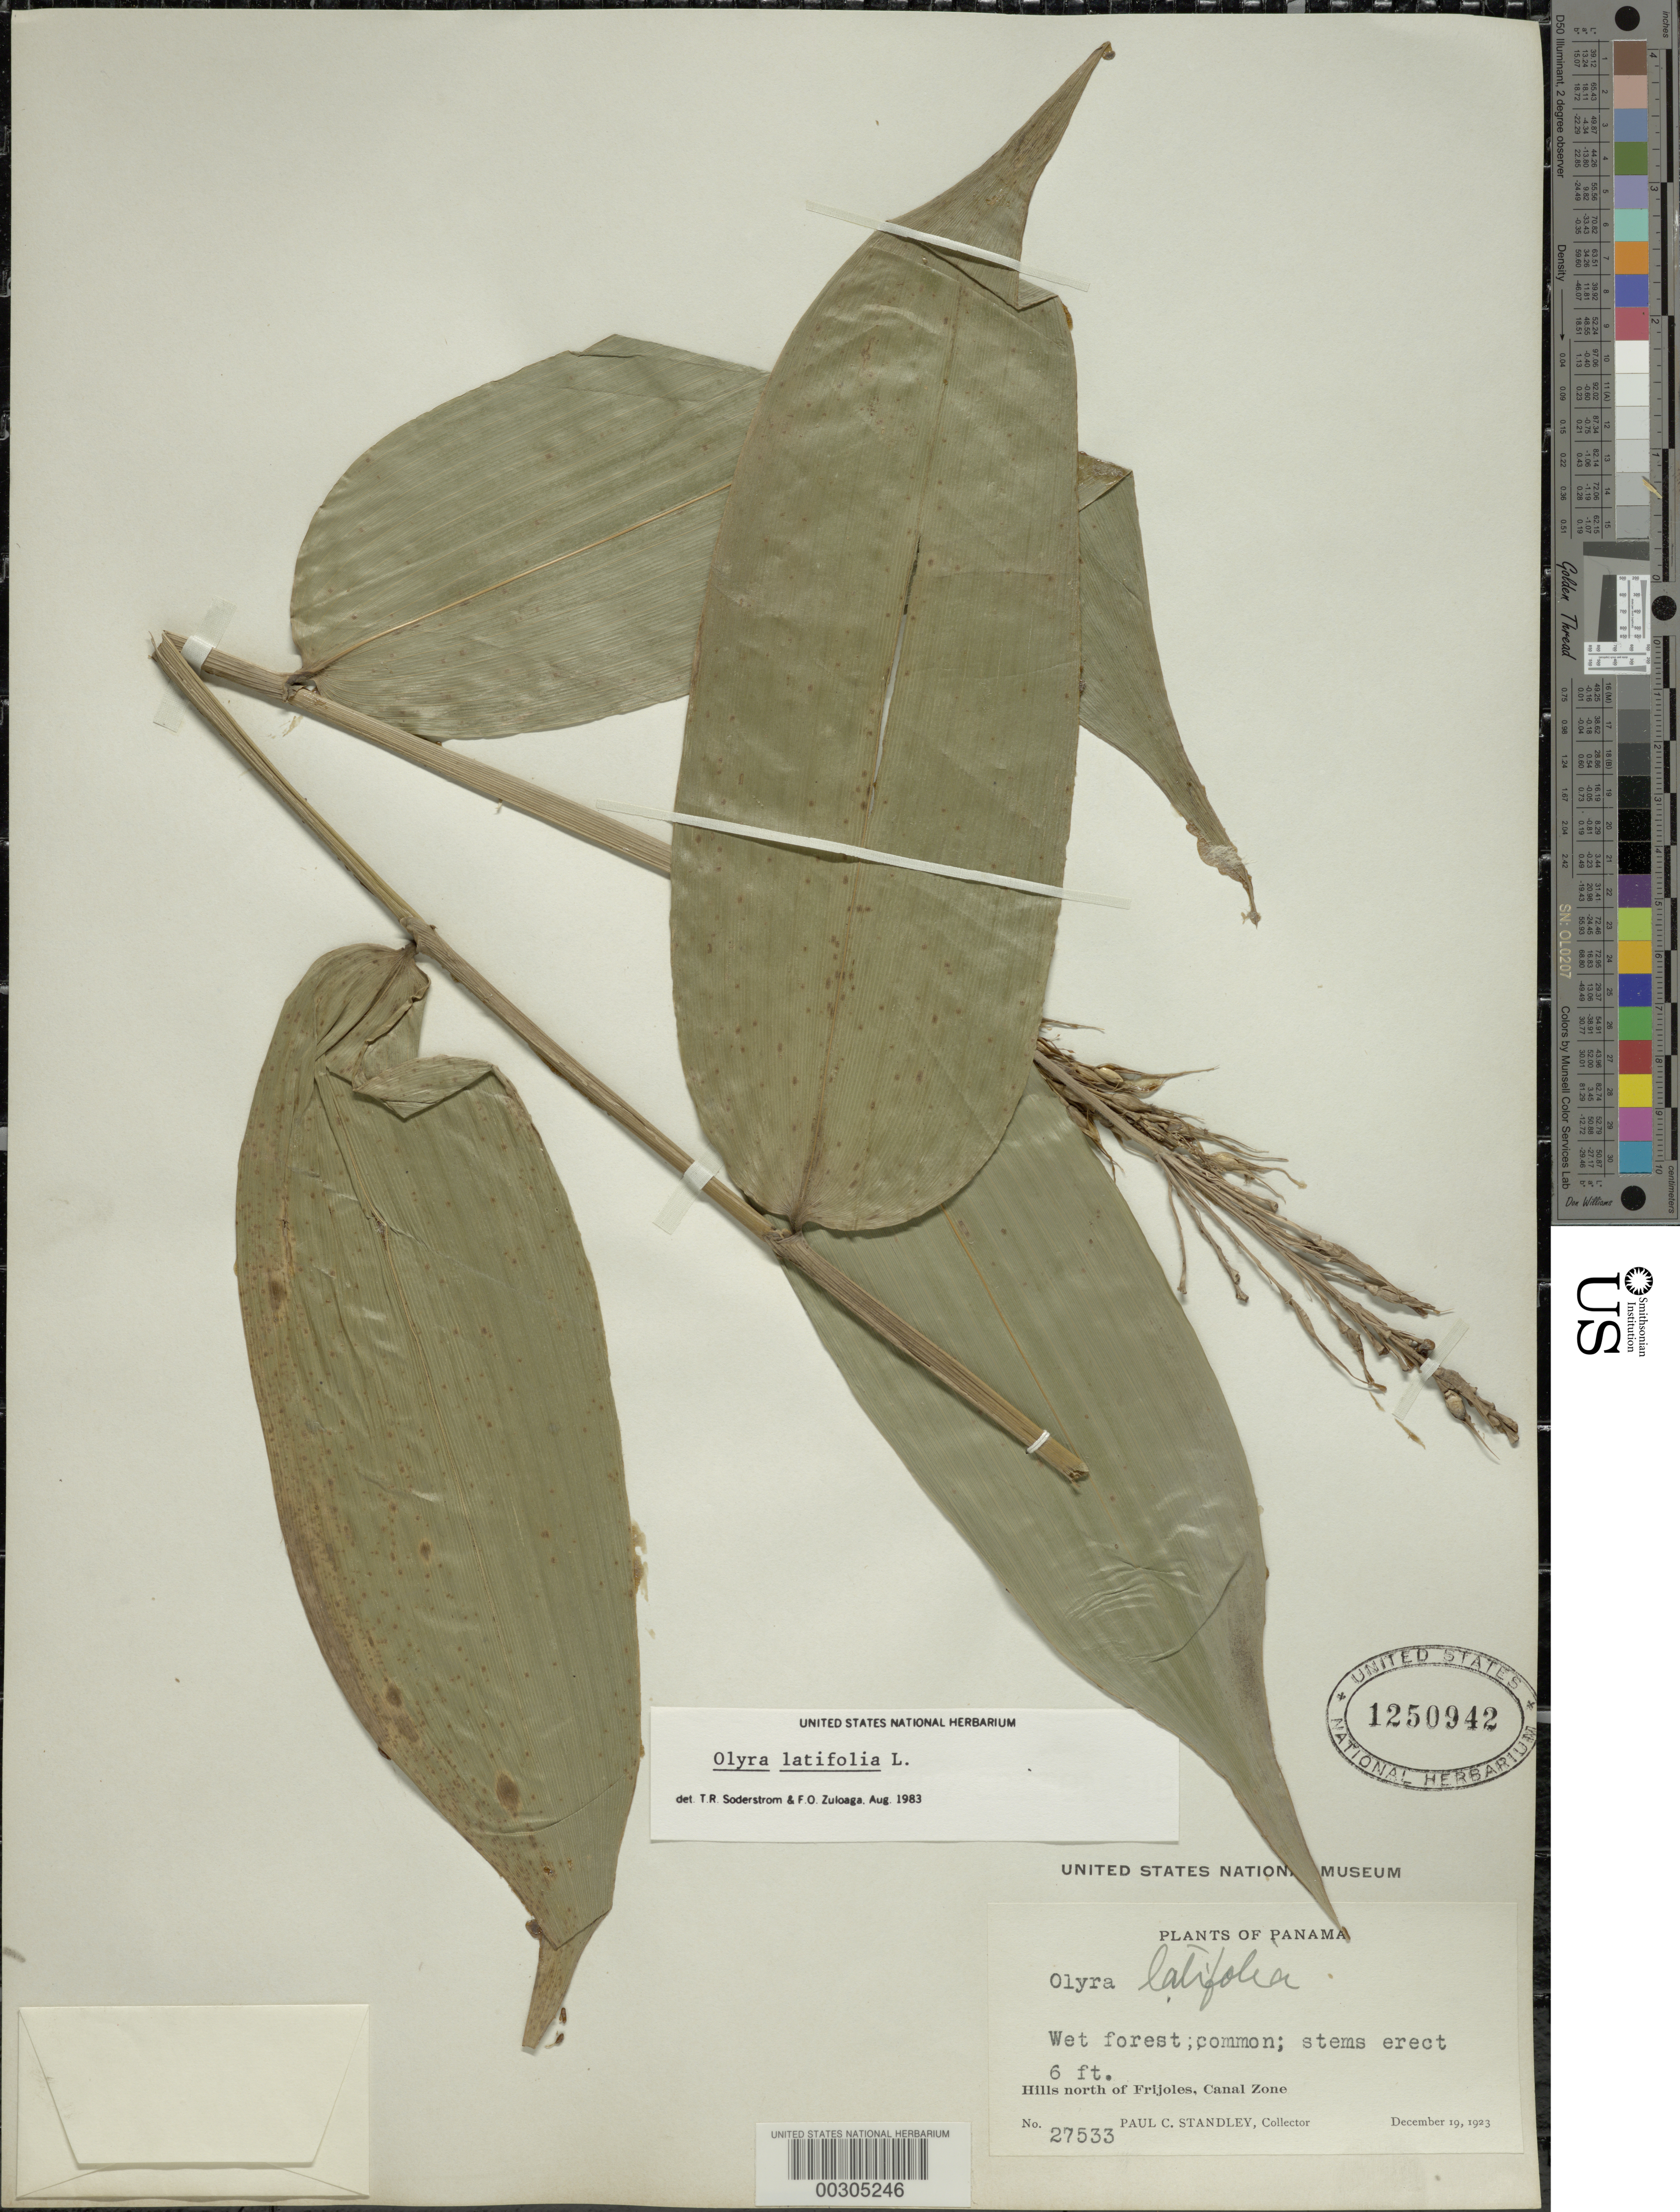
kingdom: Plantae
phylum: Tracheophyta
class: Liliopsida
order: Poales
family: Poaceae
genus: Olyra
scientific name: Olyra latifolia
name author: L.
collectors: P. C. Standley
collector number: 27533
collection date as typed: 19 Dec 1923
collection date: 1923-12-19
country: Panama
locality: Frijoles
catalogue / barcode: US 1250942